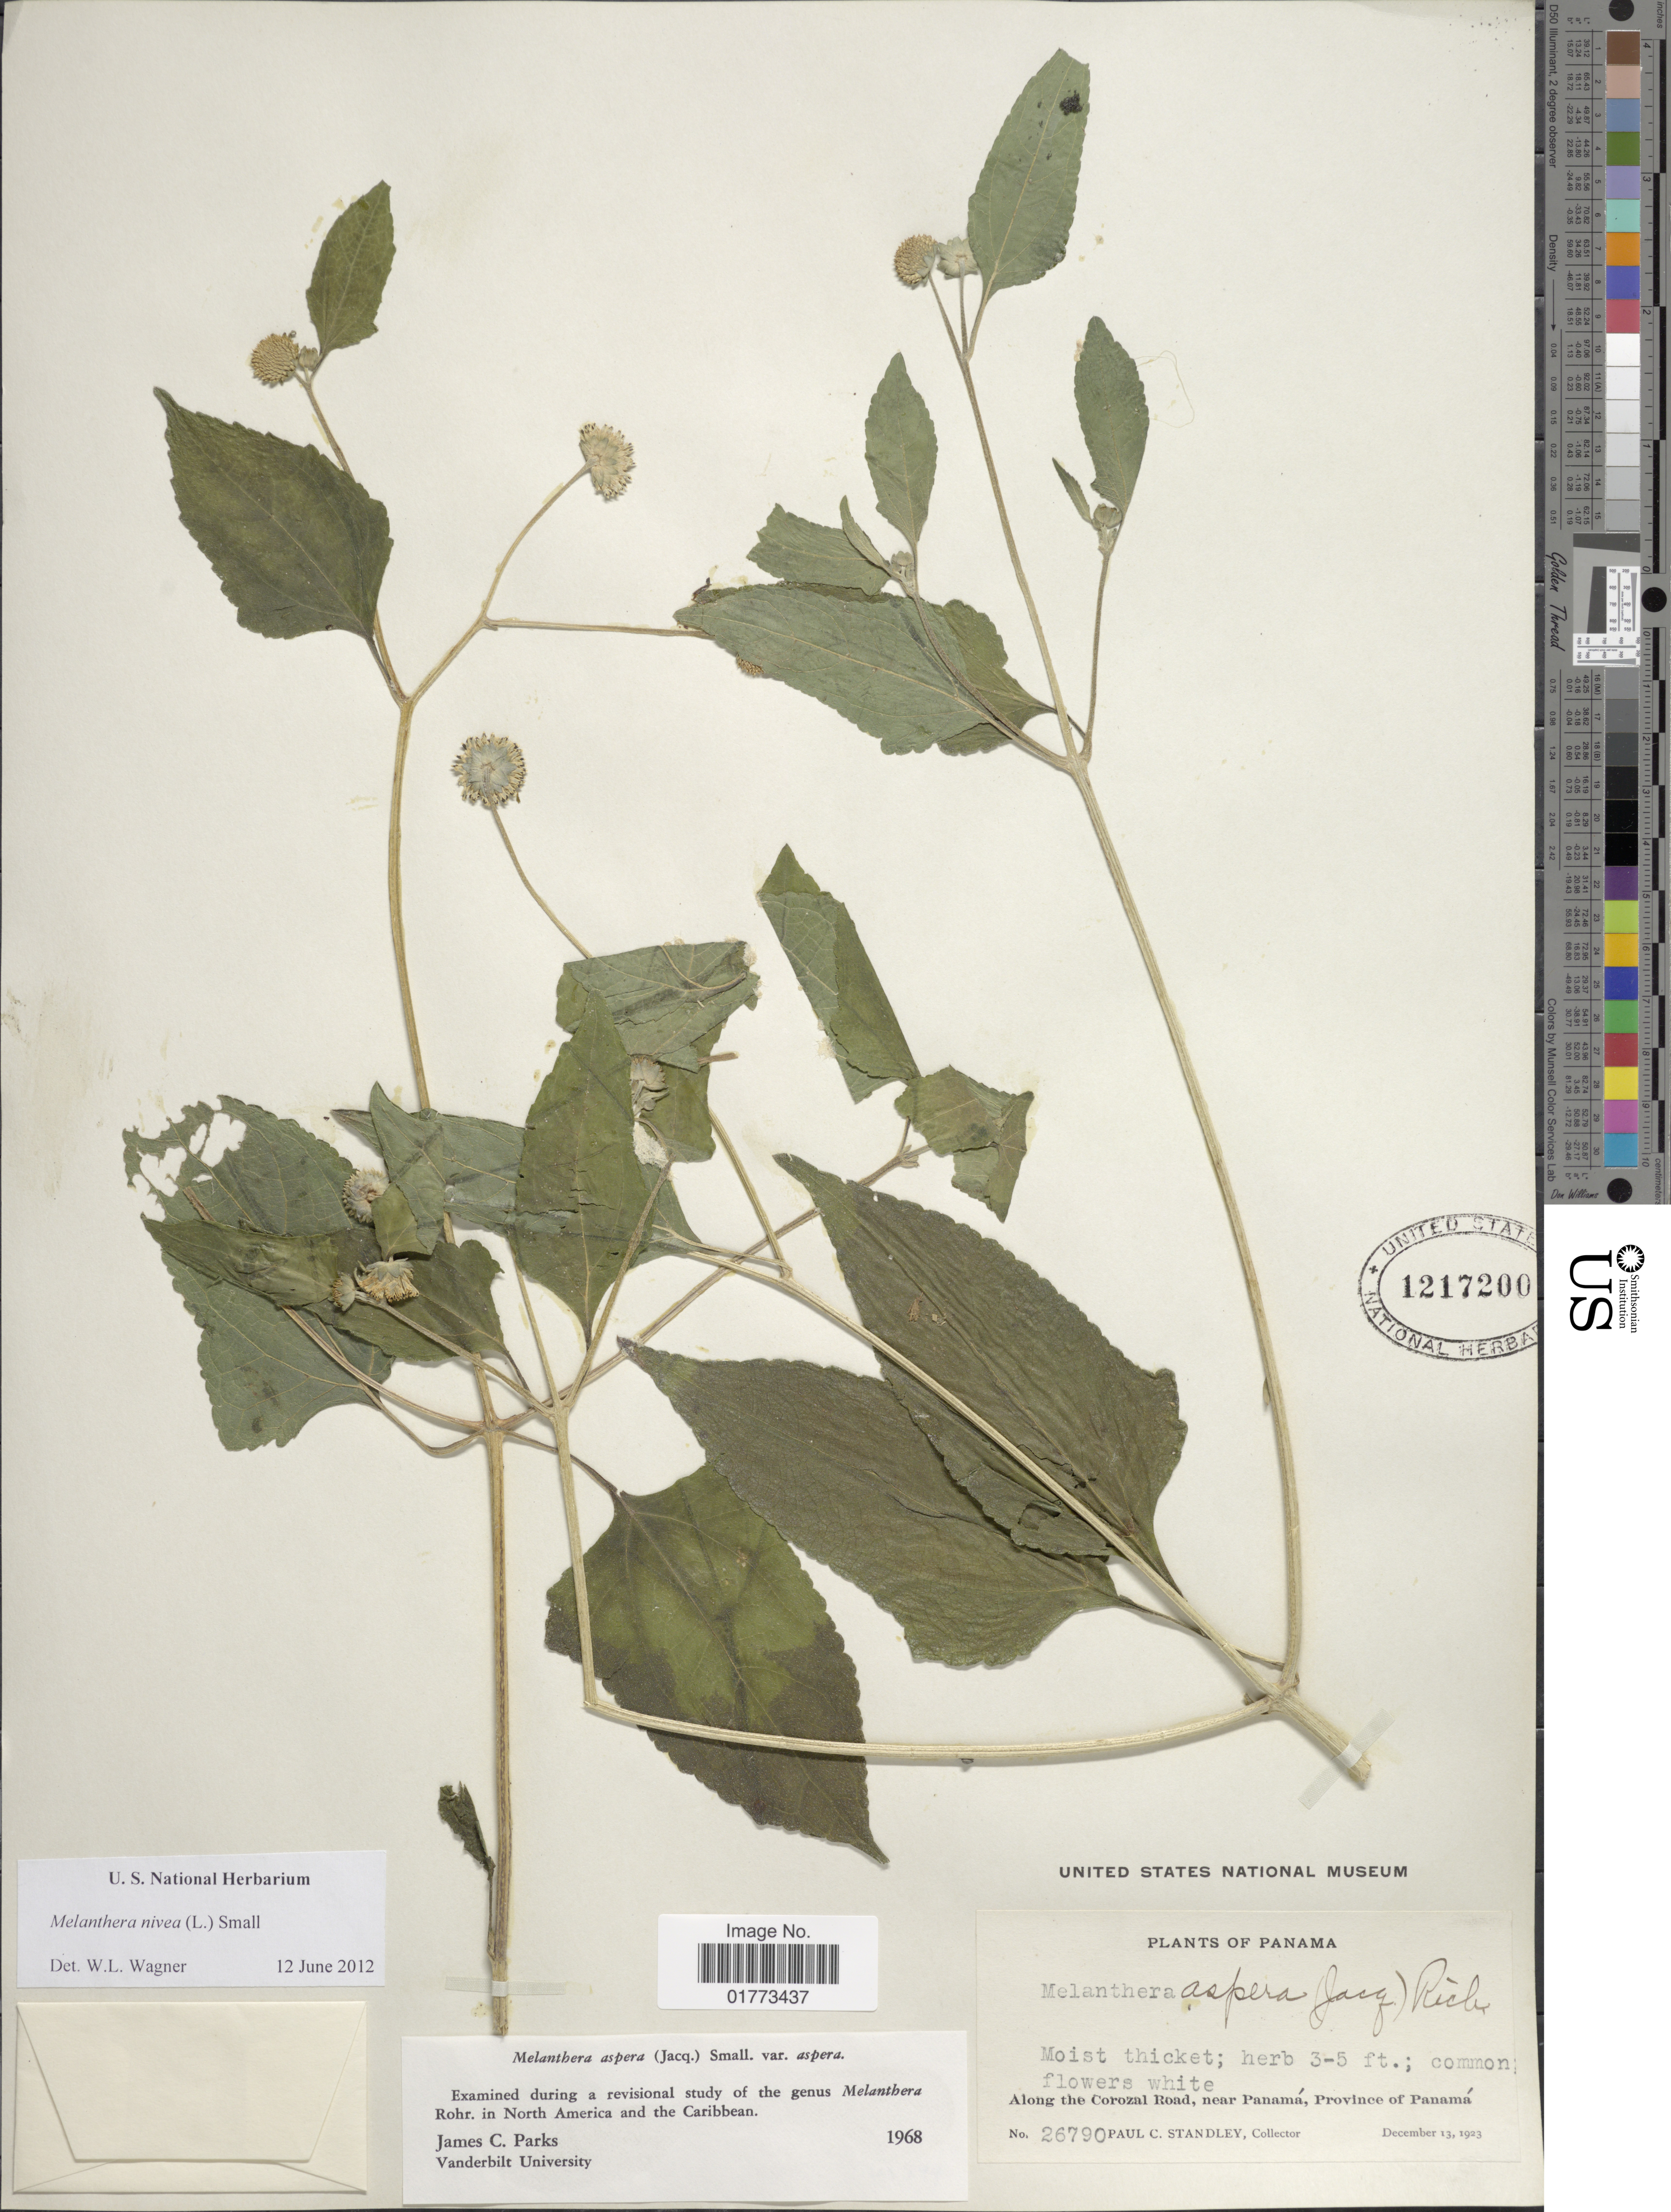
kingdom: Plantae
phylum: Tracheophyta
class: Magnoliopsida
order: Asterales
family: Asteraceae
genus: Melanthera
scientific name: Melanthera nivea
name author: (L.) Small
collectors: P. C. Standley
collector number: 26790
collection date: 1923-12-13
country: Panama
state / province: Panamá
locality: Along the Corozal Road, near Panamá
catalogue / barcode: US 1217200